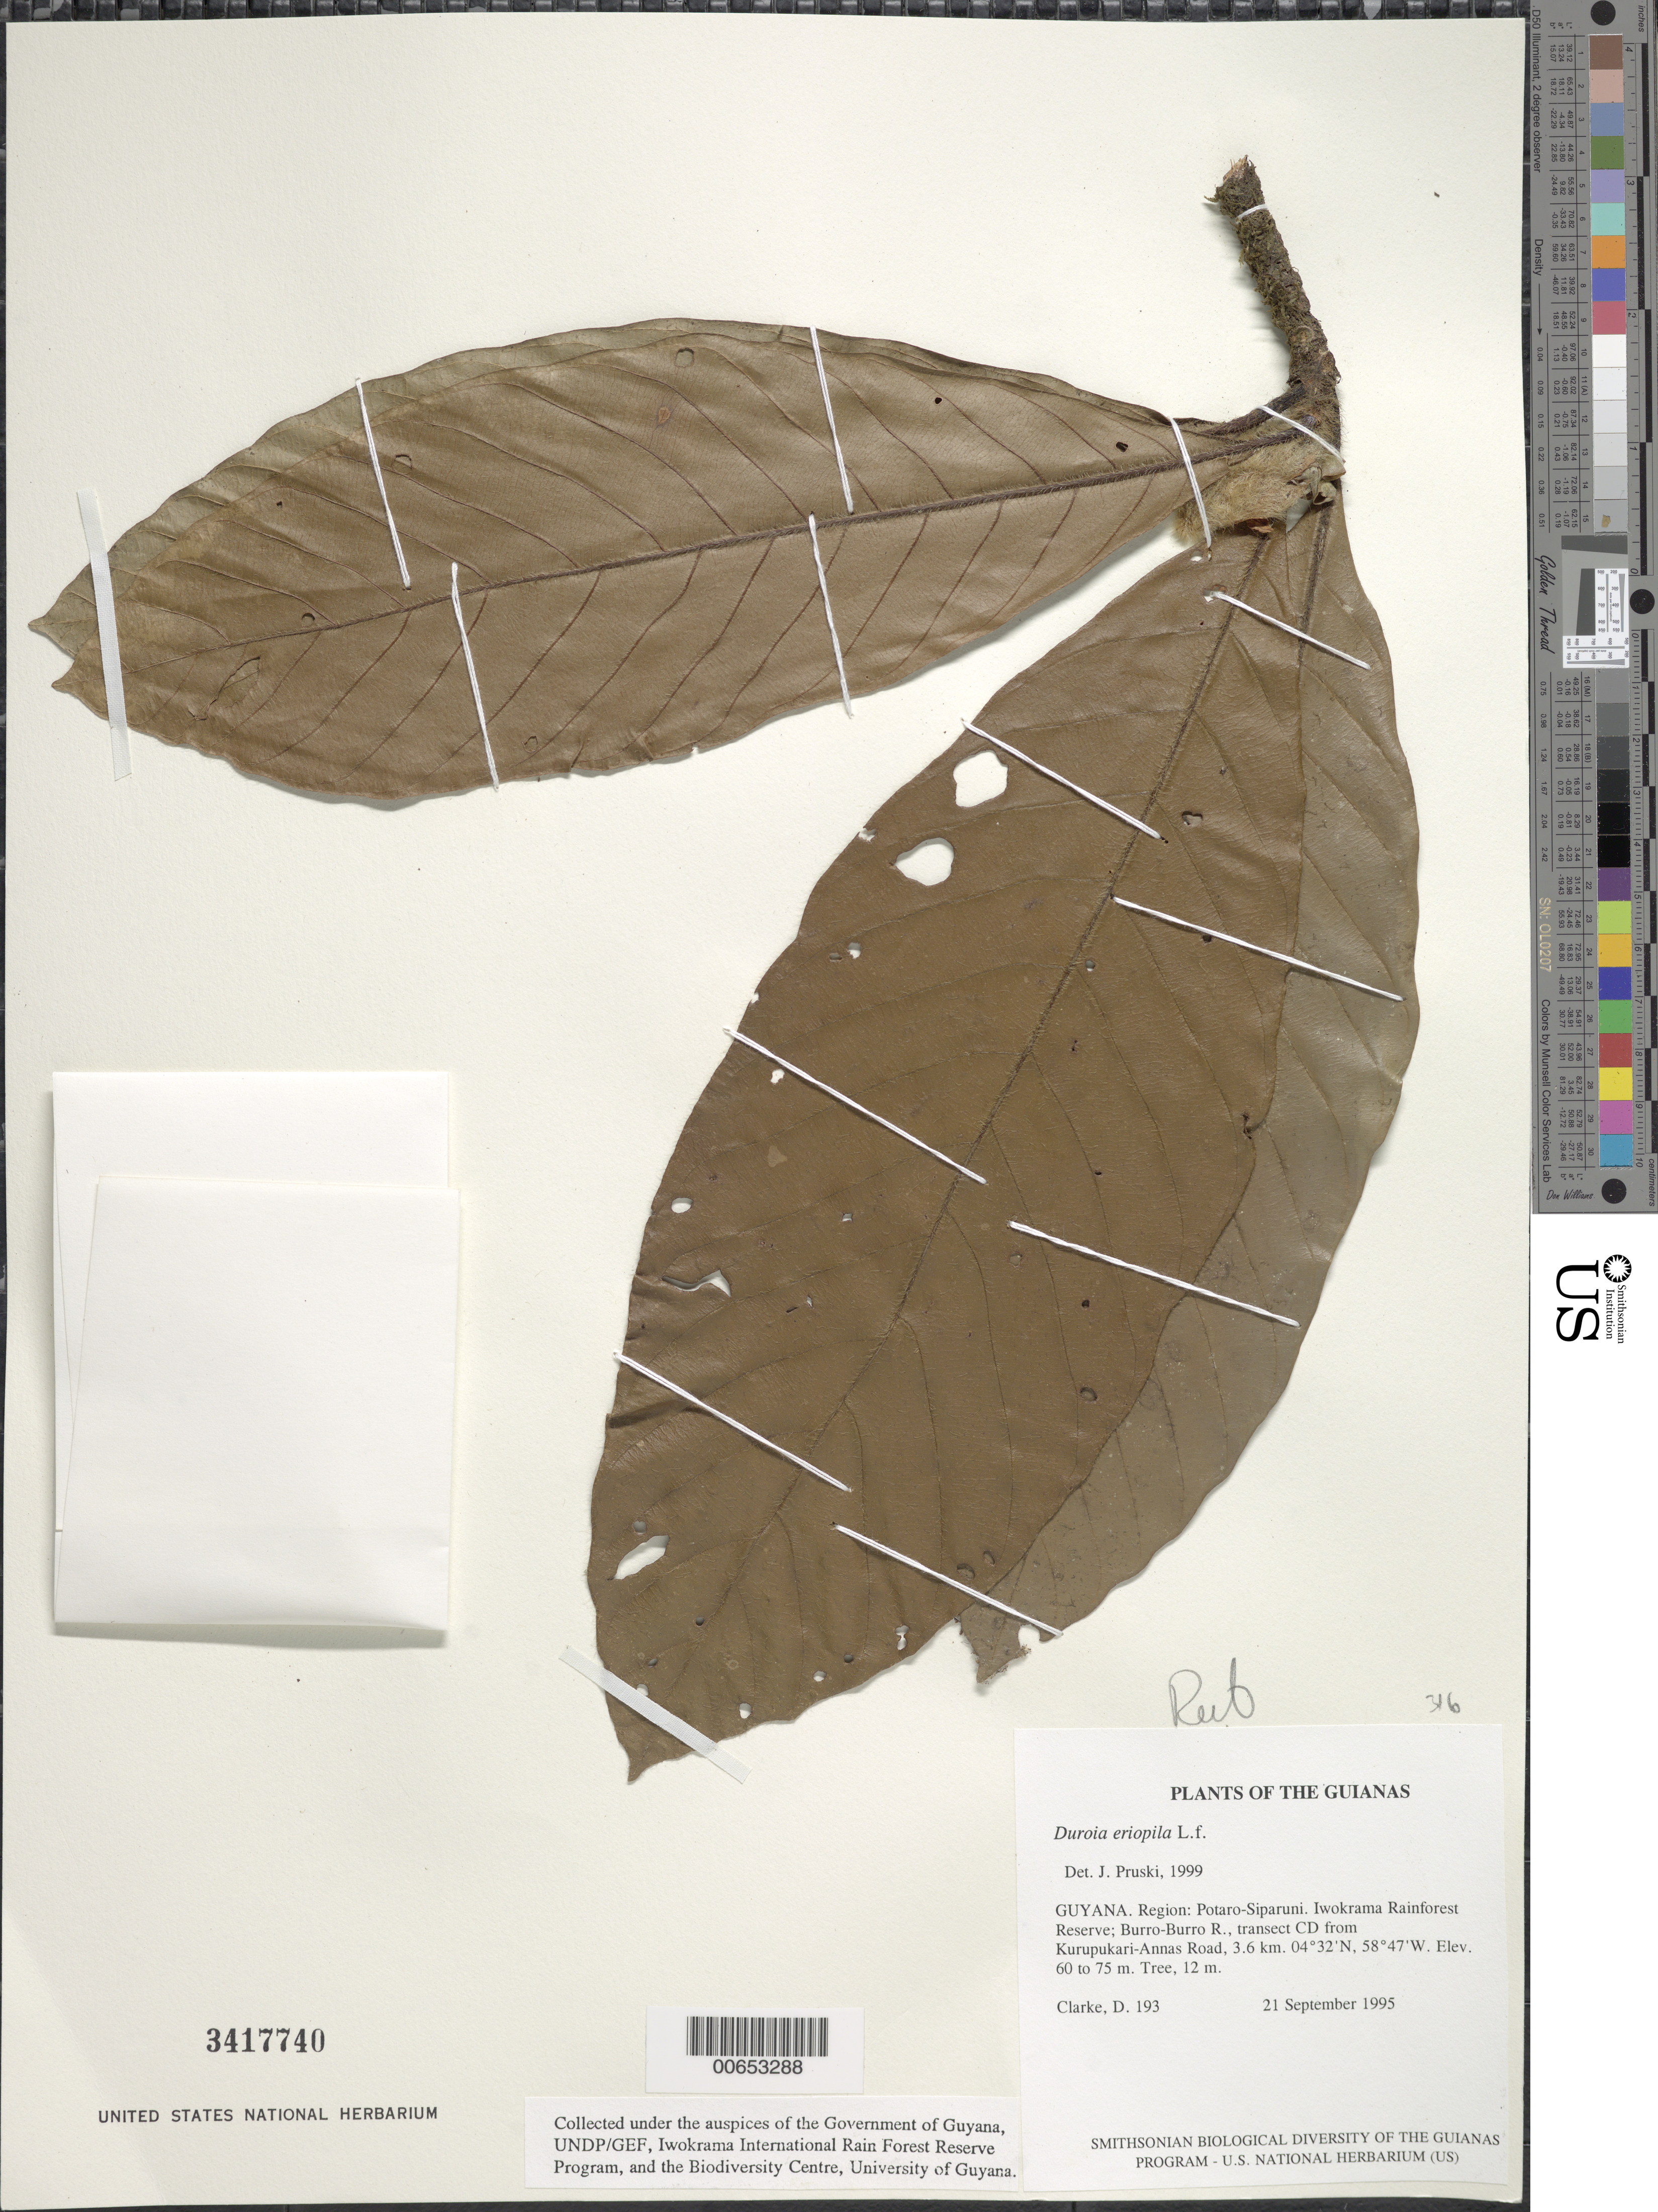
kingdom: Plantae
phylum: Tracheophyta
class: Magnoliopsida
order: Gentianales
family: Rubiaceae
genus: Duroia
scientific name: Duroia eriopila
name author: L. f.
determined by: Pruski, J. F.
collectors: H. D. Clarke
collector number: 193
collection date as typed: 21 September 1995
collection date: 1995-09-21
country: Guyana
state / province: Potaro-Siparuni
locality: Iwokrama Rainforest Reserve; Burro-Burro R., transect CD from Kurupukari-Annas Road, 3.6 km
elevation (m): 60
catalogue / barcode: US 3417740